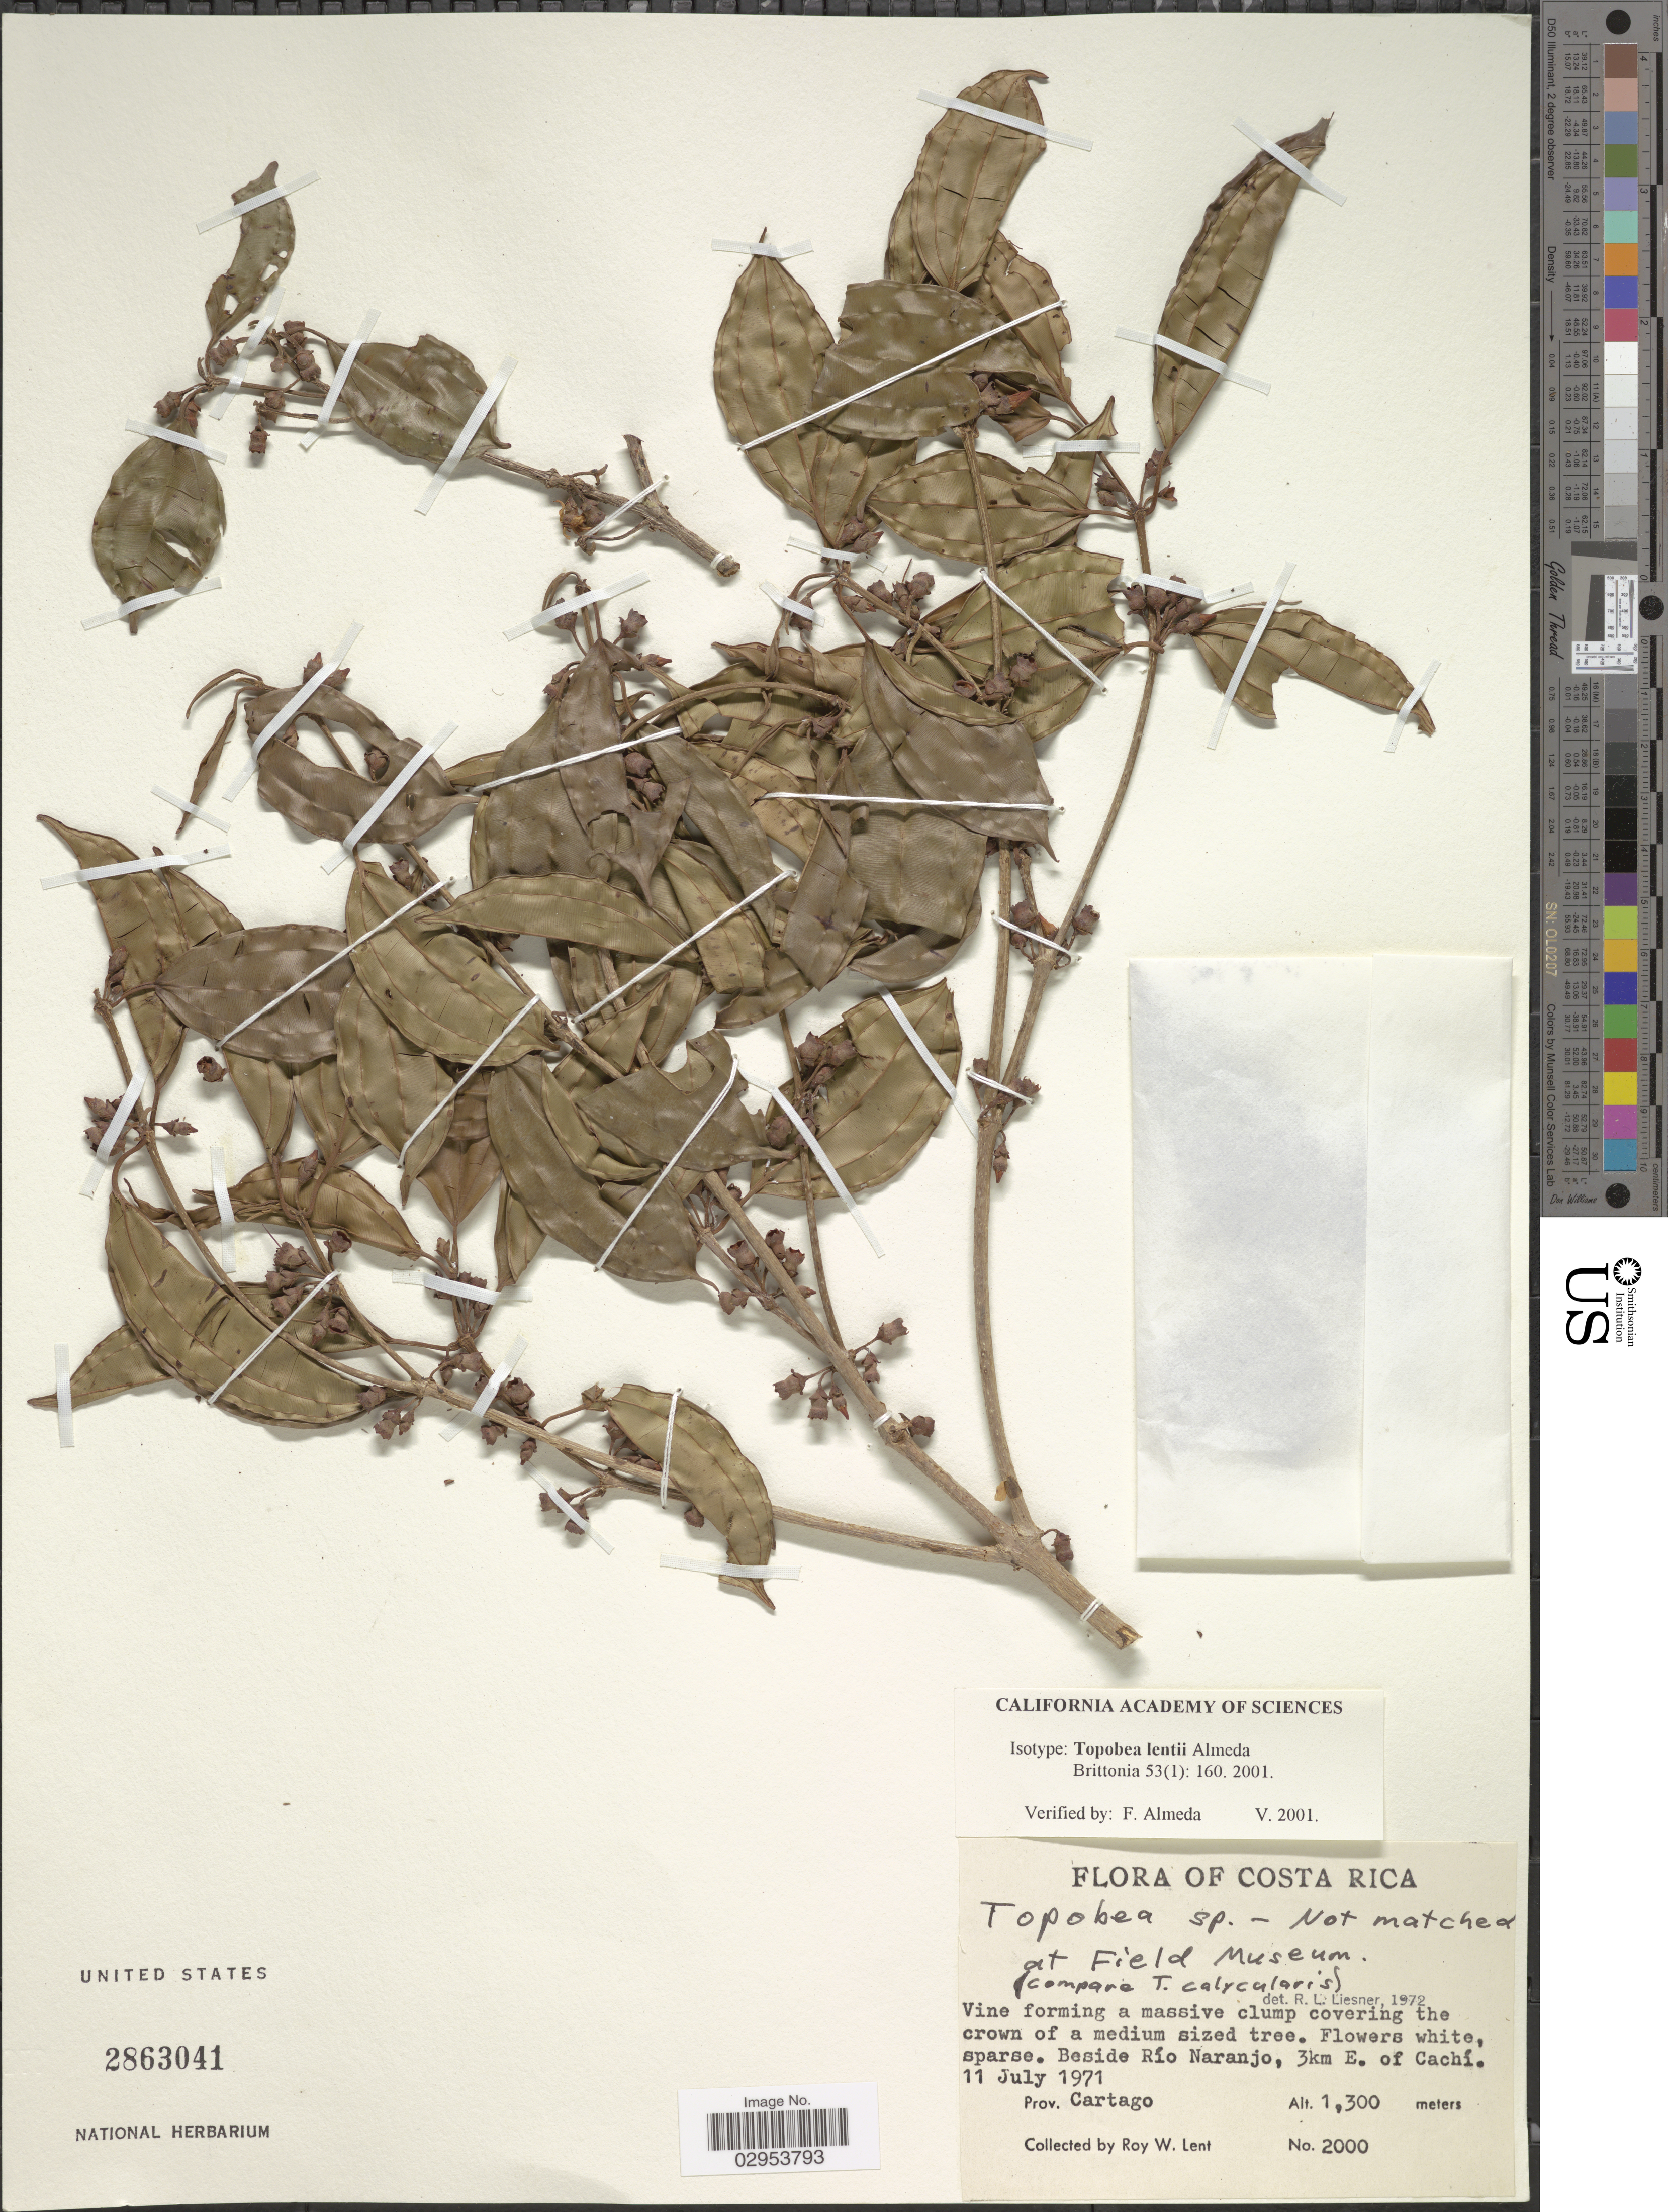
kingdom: Plantae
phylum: Tracheophyta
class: Magnoliopsida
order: Myrtales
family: Melastomataceae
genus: Topobea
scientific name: Topobea lentii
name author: Almeda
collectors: R. W. Lent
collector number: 2000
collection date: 1971-07-11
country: Costa Rica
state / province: Cartago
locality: Beside Río Naranjo, 3km E. of Cachi.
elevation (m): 1300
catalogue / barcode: US 2863041